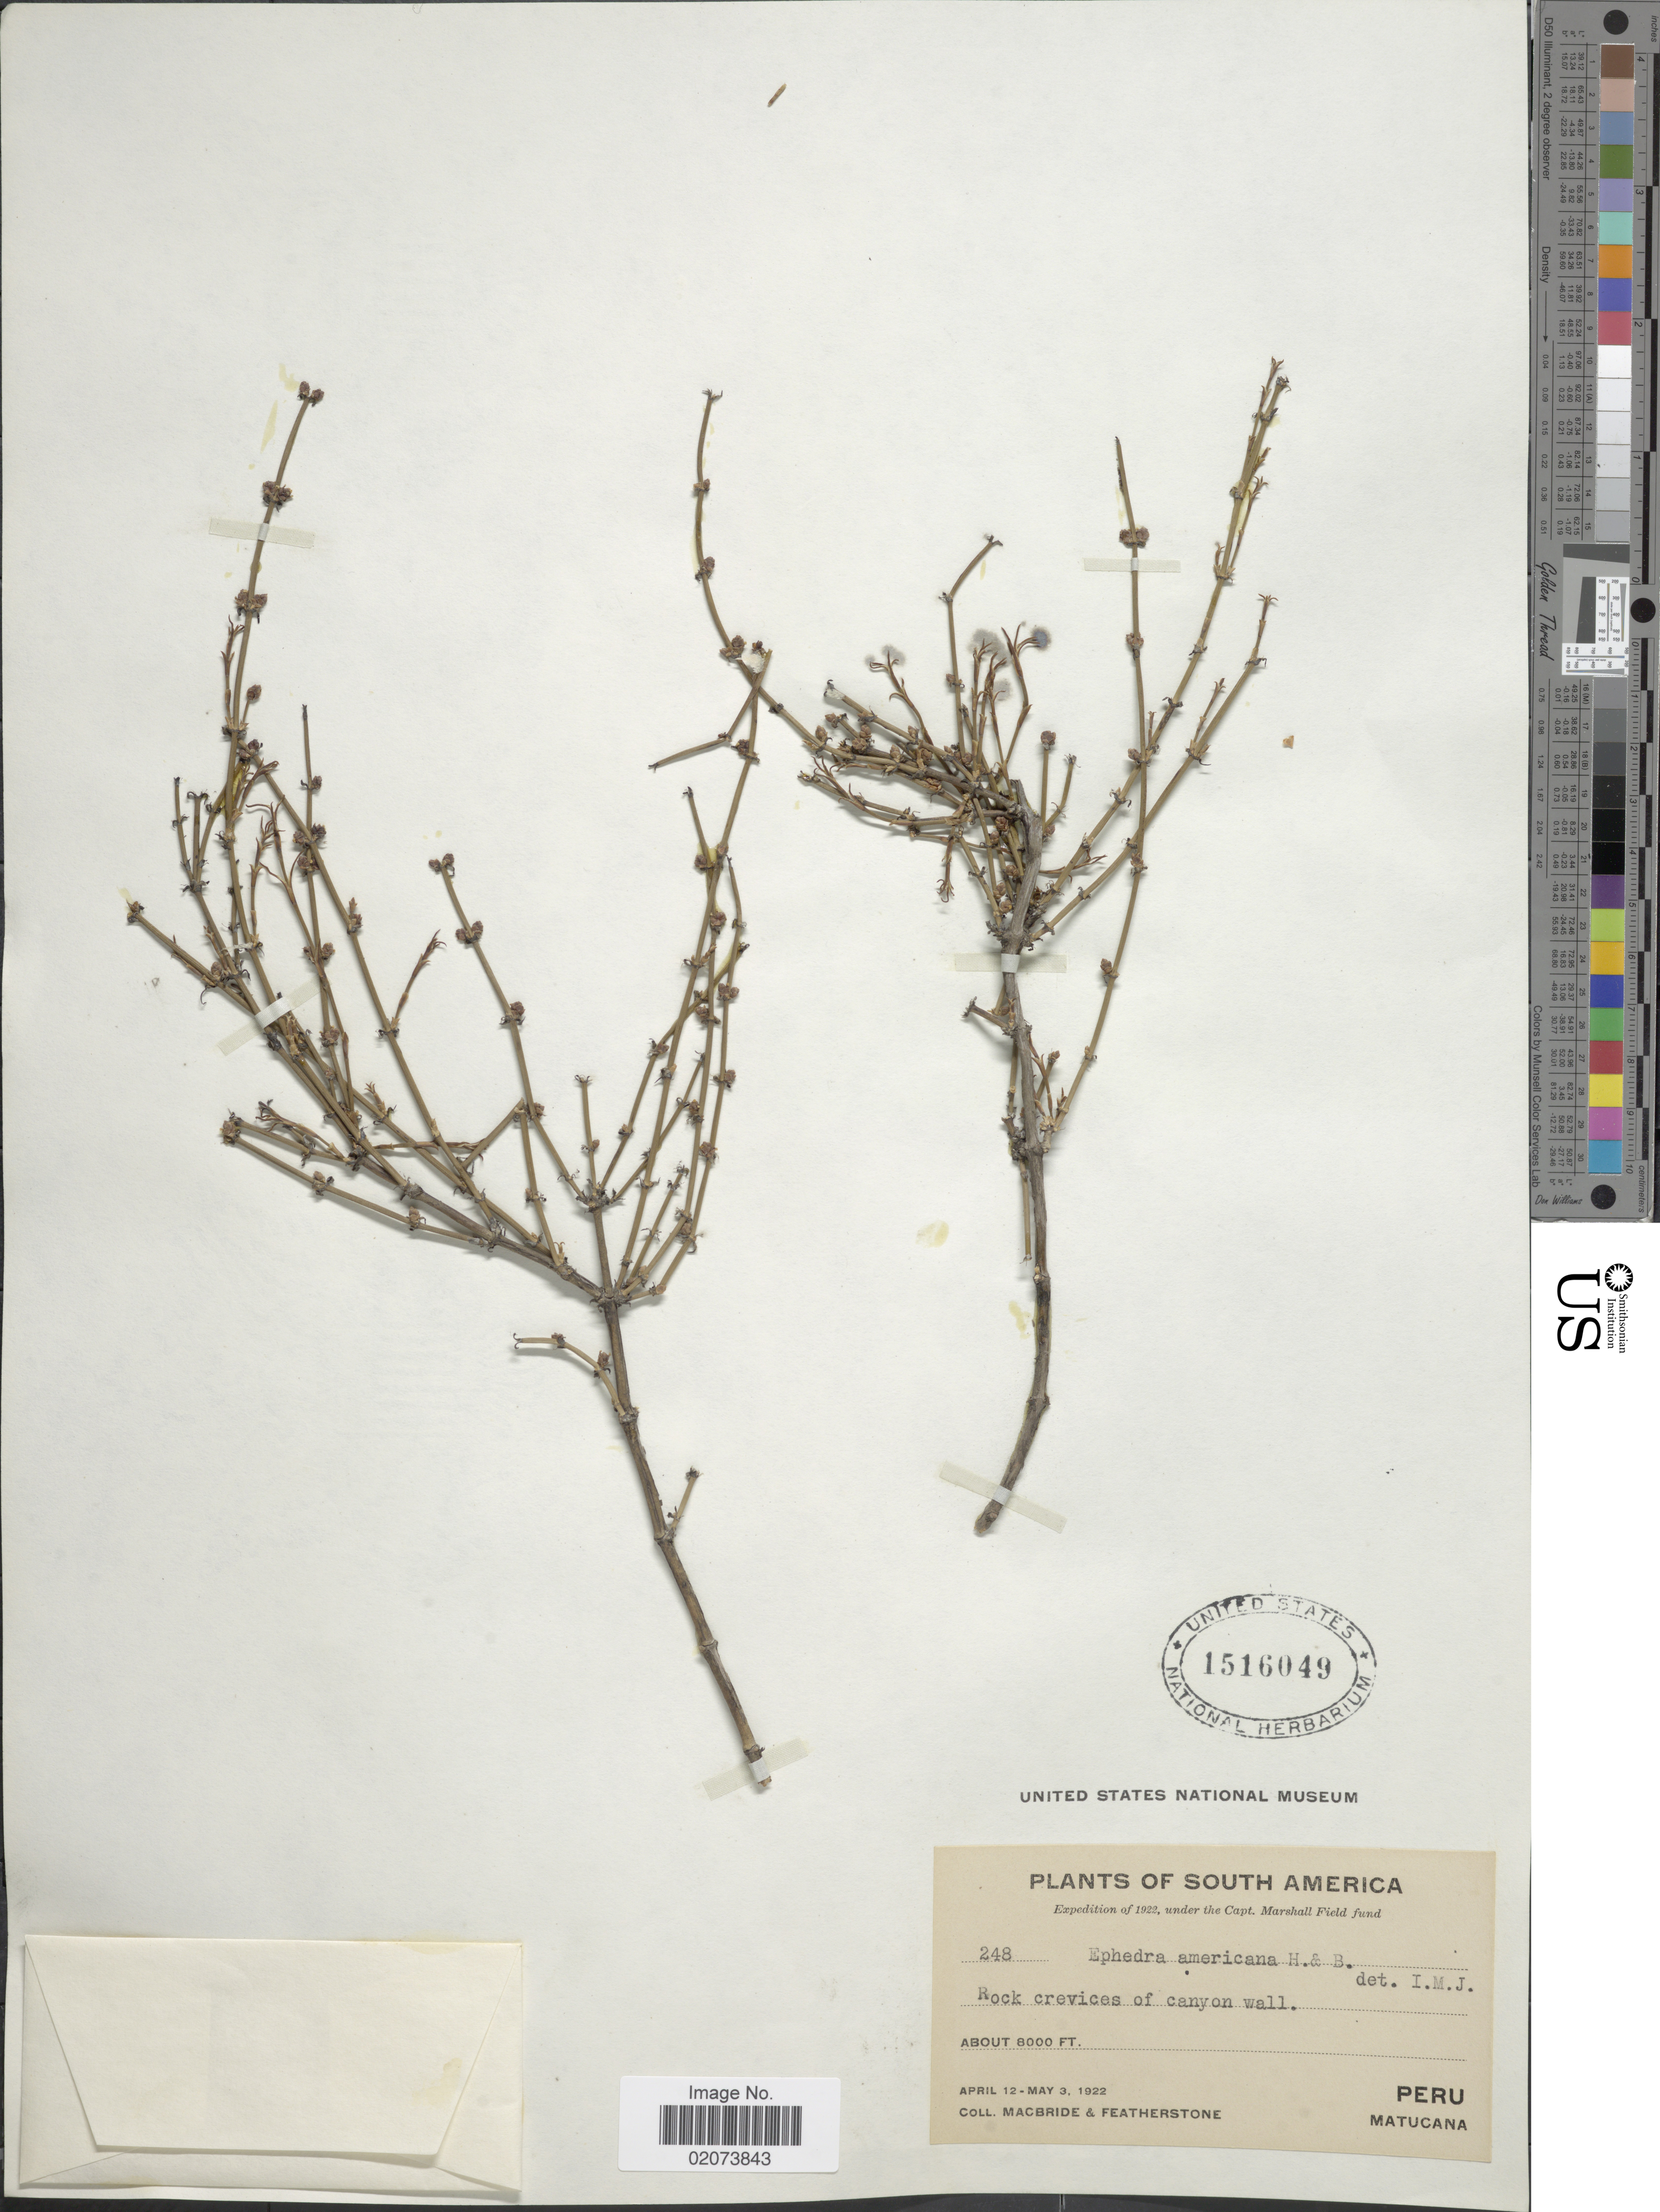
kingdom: Plantae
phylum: Tracheophyta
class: Gnetopsida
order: Ephedrales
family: Ephedraceae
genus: Ephedra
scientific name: Ephedra americana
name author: Humb. & Bonpl. ex Willd.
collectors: Macbride, -- & -. Featherstone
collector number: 248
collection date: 1922-04-12/1922-05-03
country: Peru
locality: Matucana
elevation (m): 2438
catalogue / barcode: US 1516049